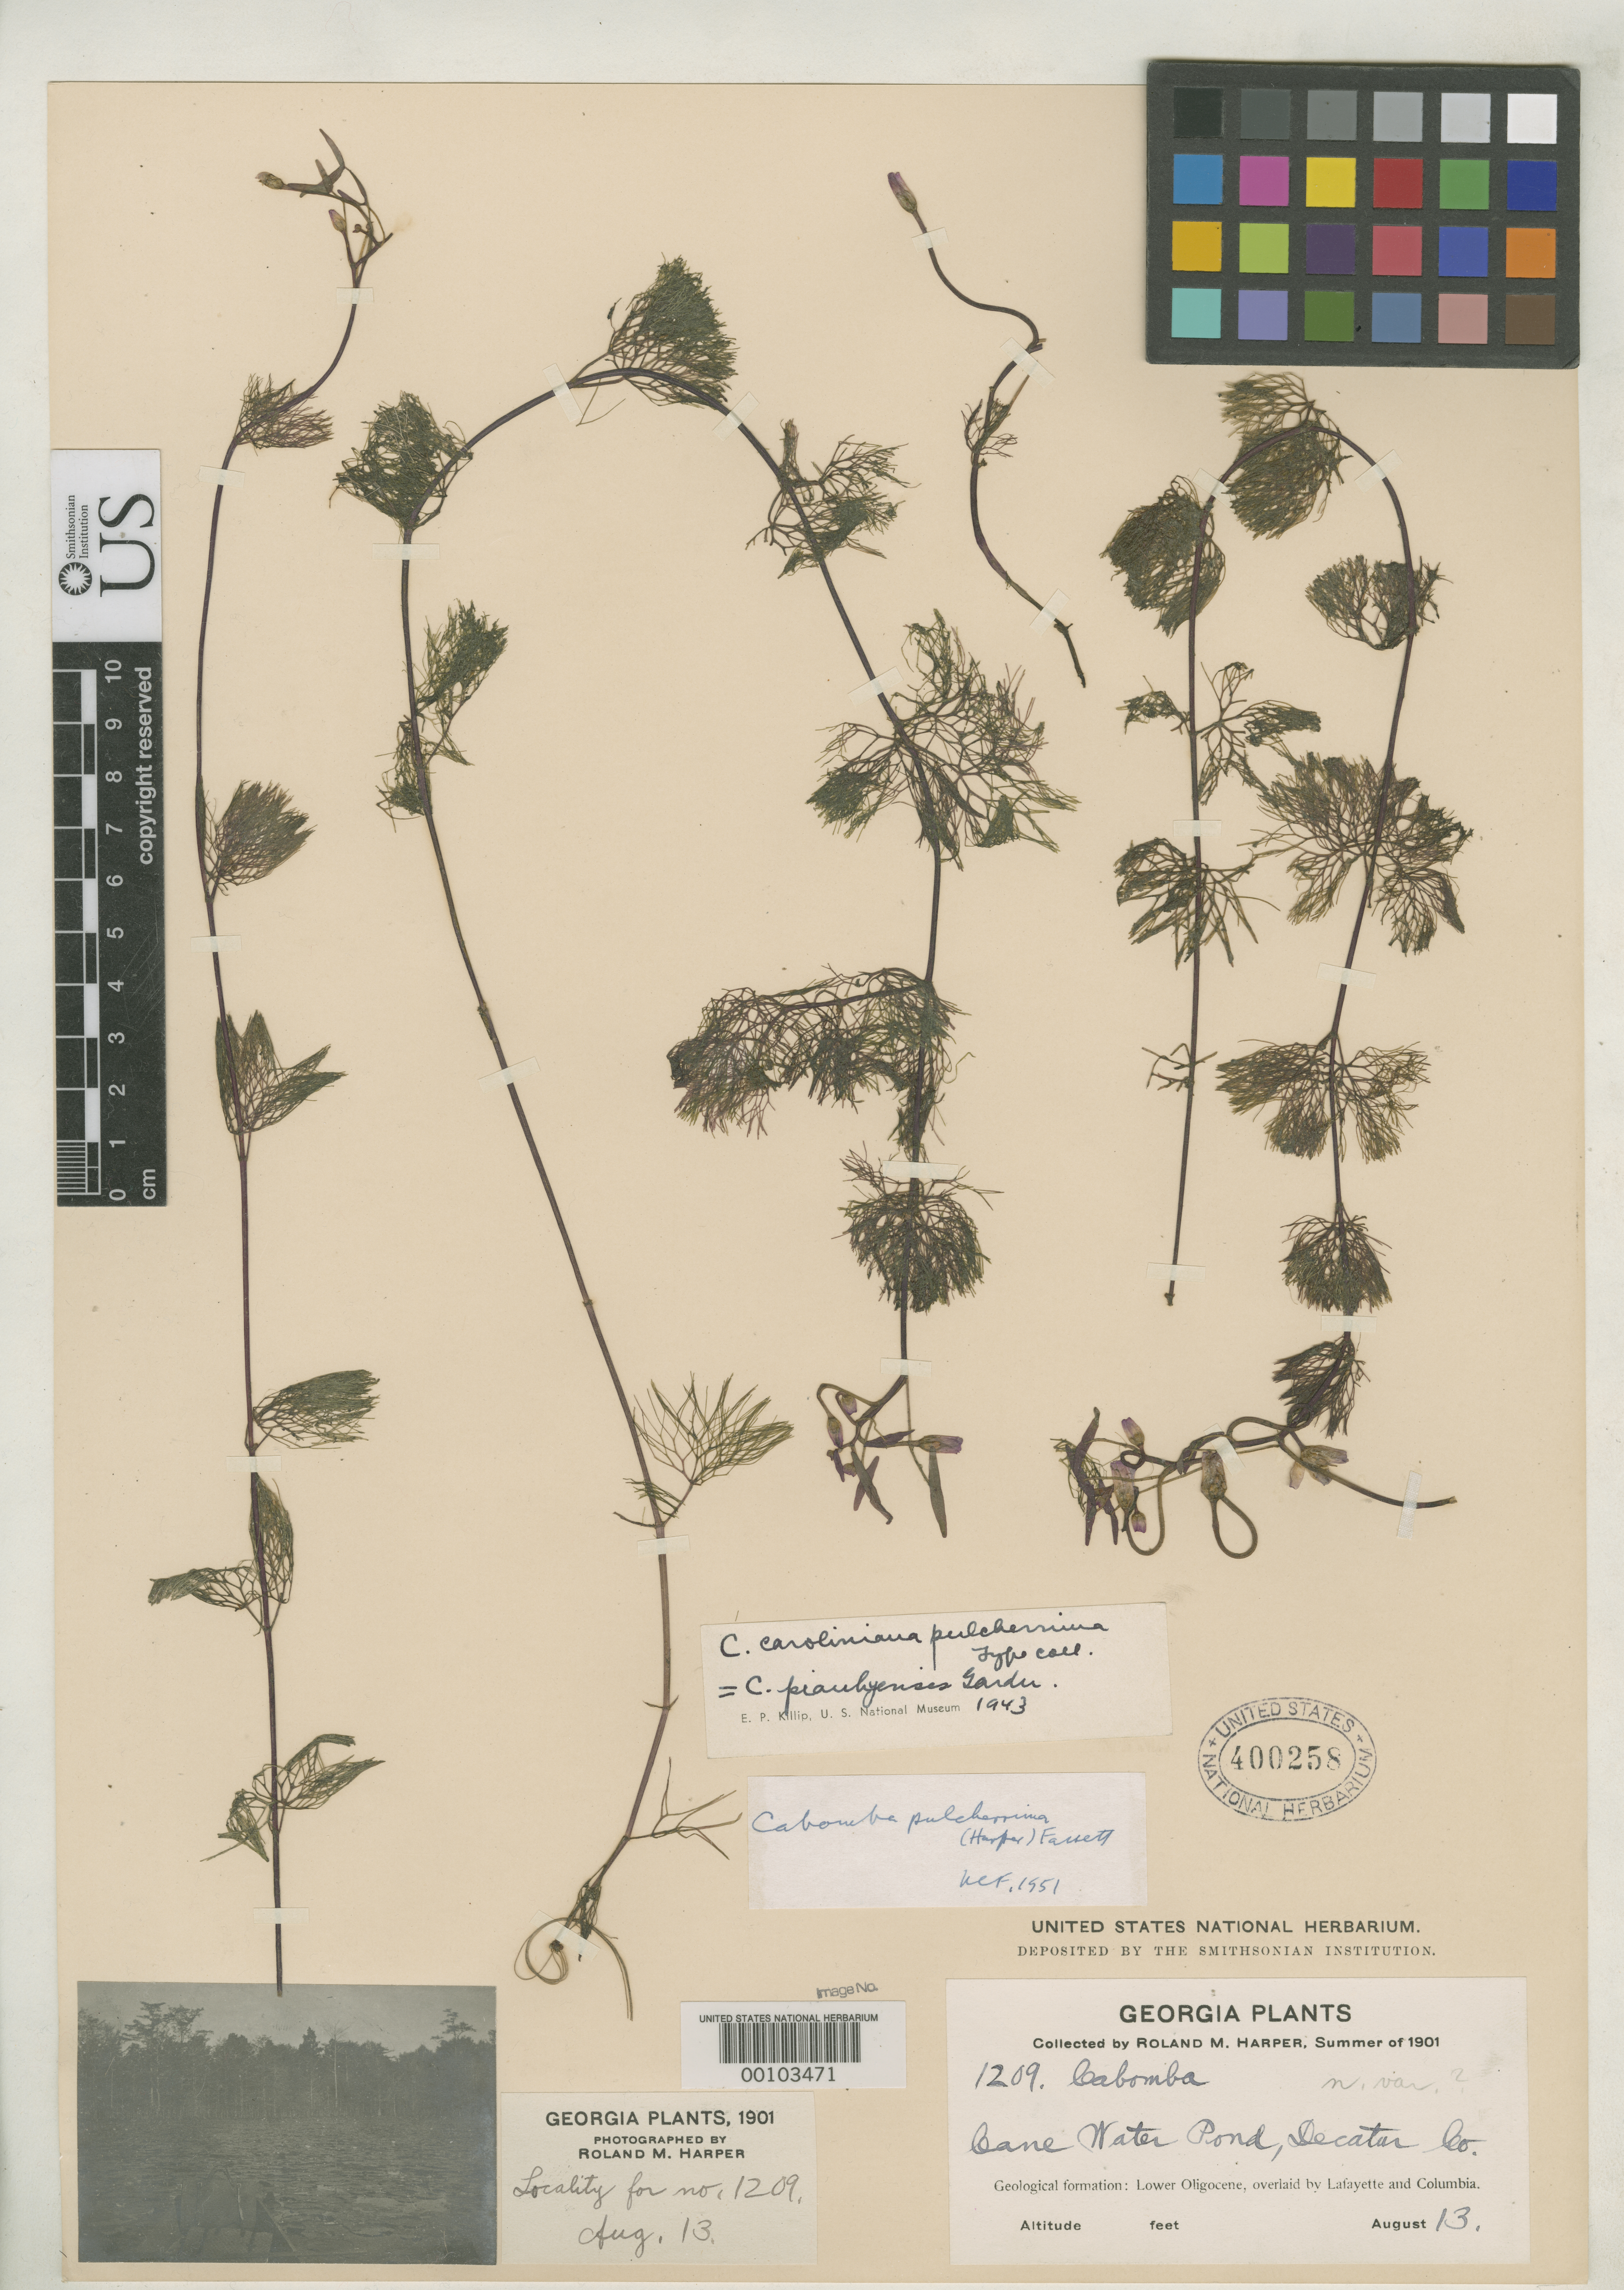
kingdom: Plantae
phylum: Tracheophyta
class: Magnoliopsida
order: Nymphaeales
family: Cabombaceae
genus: Cabomba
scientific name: Cabomba caroliniana var. pulcherrima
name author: R.M. Harper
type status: Isotype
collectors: R. M. Harper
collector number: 1209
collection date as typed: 13 Aug 1901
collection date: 1901-08-13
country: United States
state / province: Georgia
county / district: Decatur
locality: Crane waterpond.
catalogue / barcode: US 400258